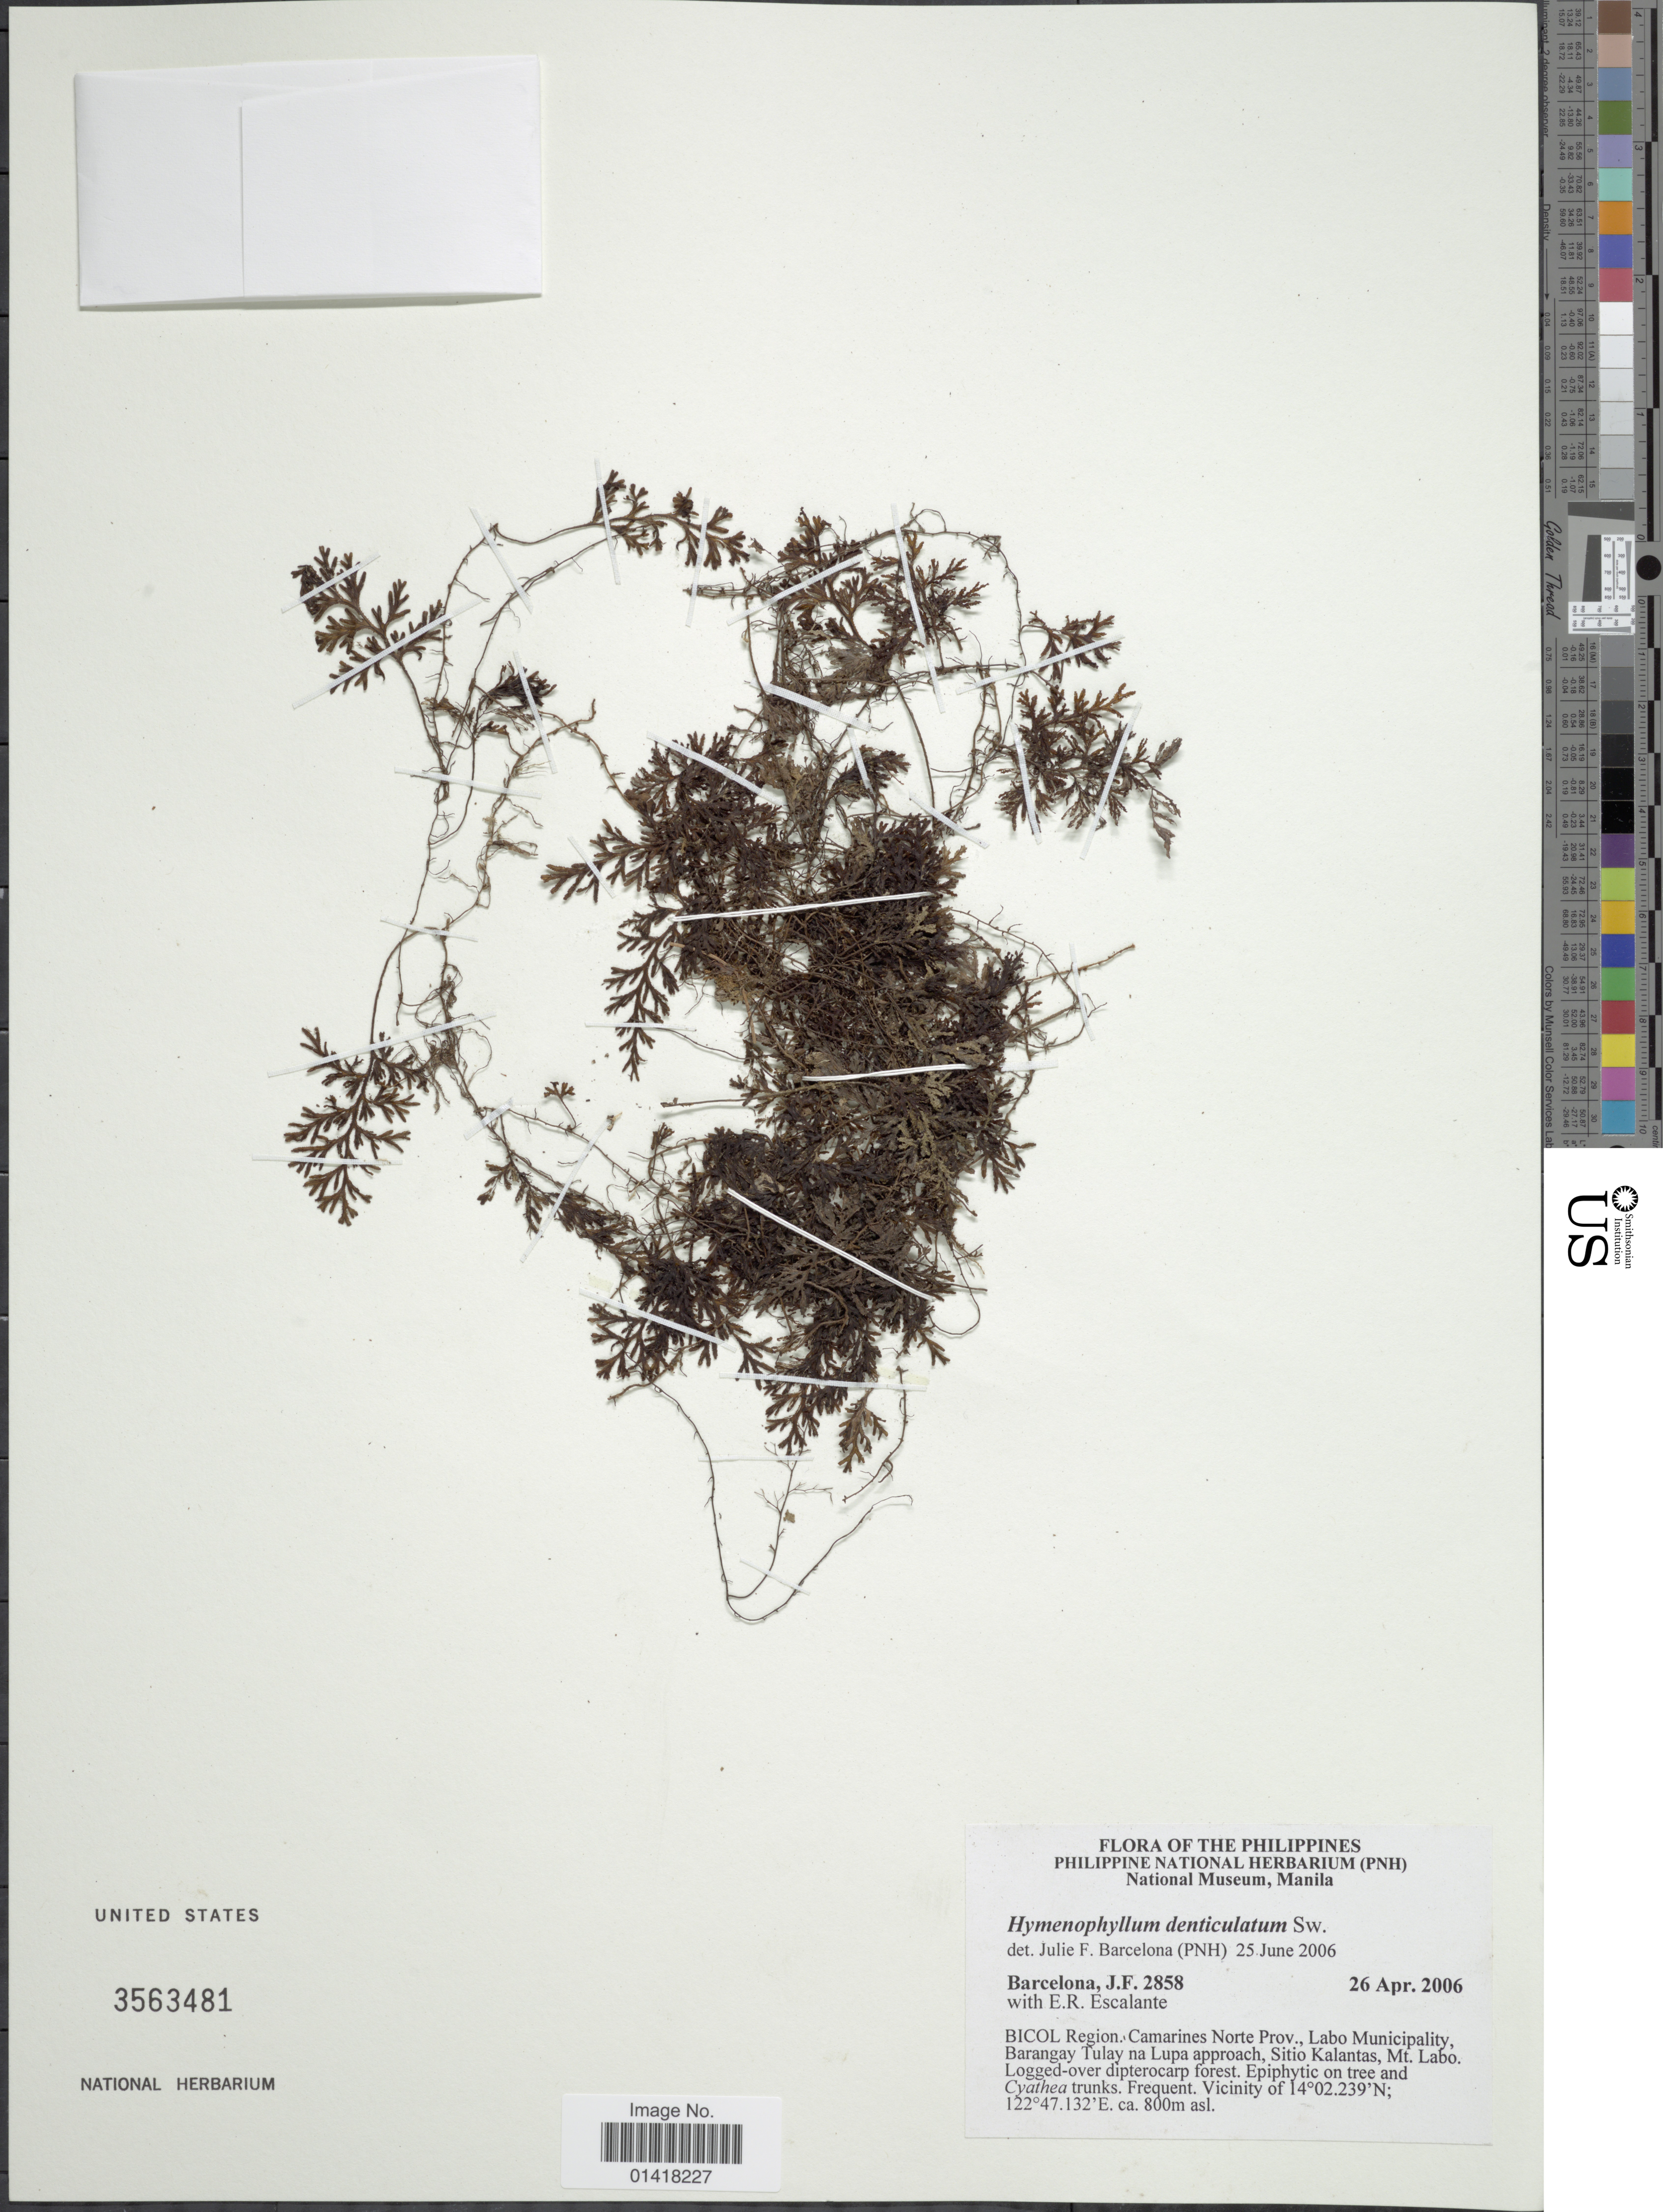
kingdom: Plantae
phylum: Tracheophyta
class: Polypodiopsida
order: Hymenophyllales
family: Hymenophyllaceae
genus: Hymenophyllum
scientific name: Hymenophyllum denticulatum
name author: Sw.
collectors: J. F. Barcelona & E. Escalante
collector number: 2858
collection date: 2006-04-26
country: Philippines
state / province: Bicol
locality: The Philippines. Bicol region. camarines Norte Prov. Labo Municiplaity, barangay Tulay na LUpa approach, Sitio Kalanrtas, Mt. Labo.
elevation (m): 800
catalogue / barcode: US 3563481